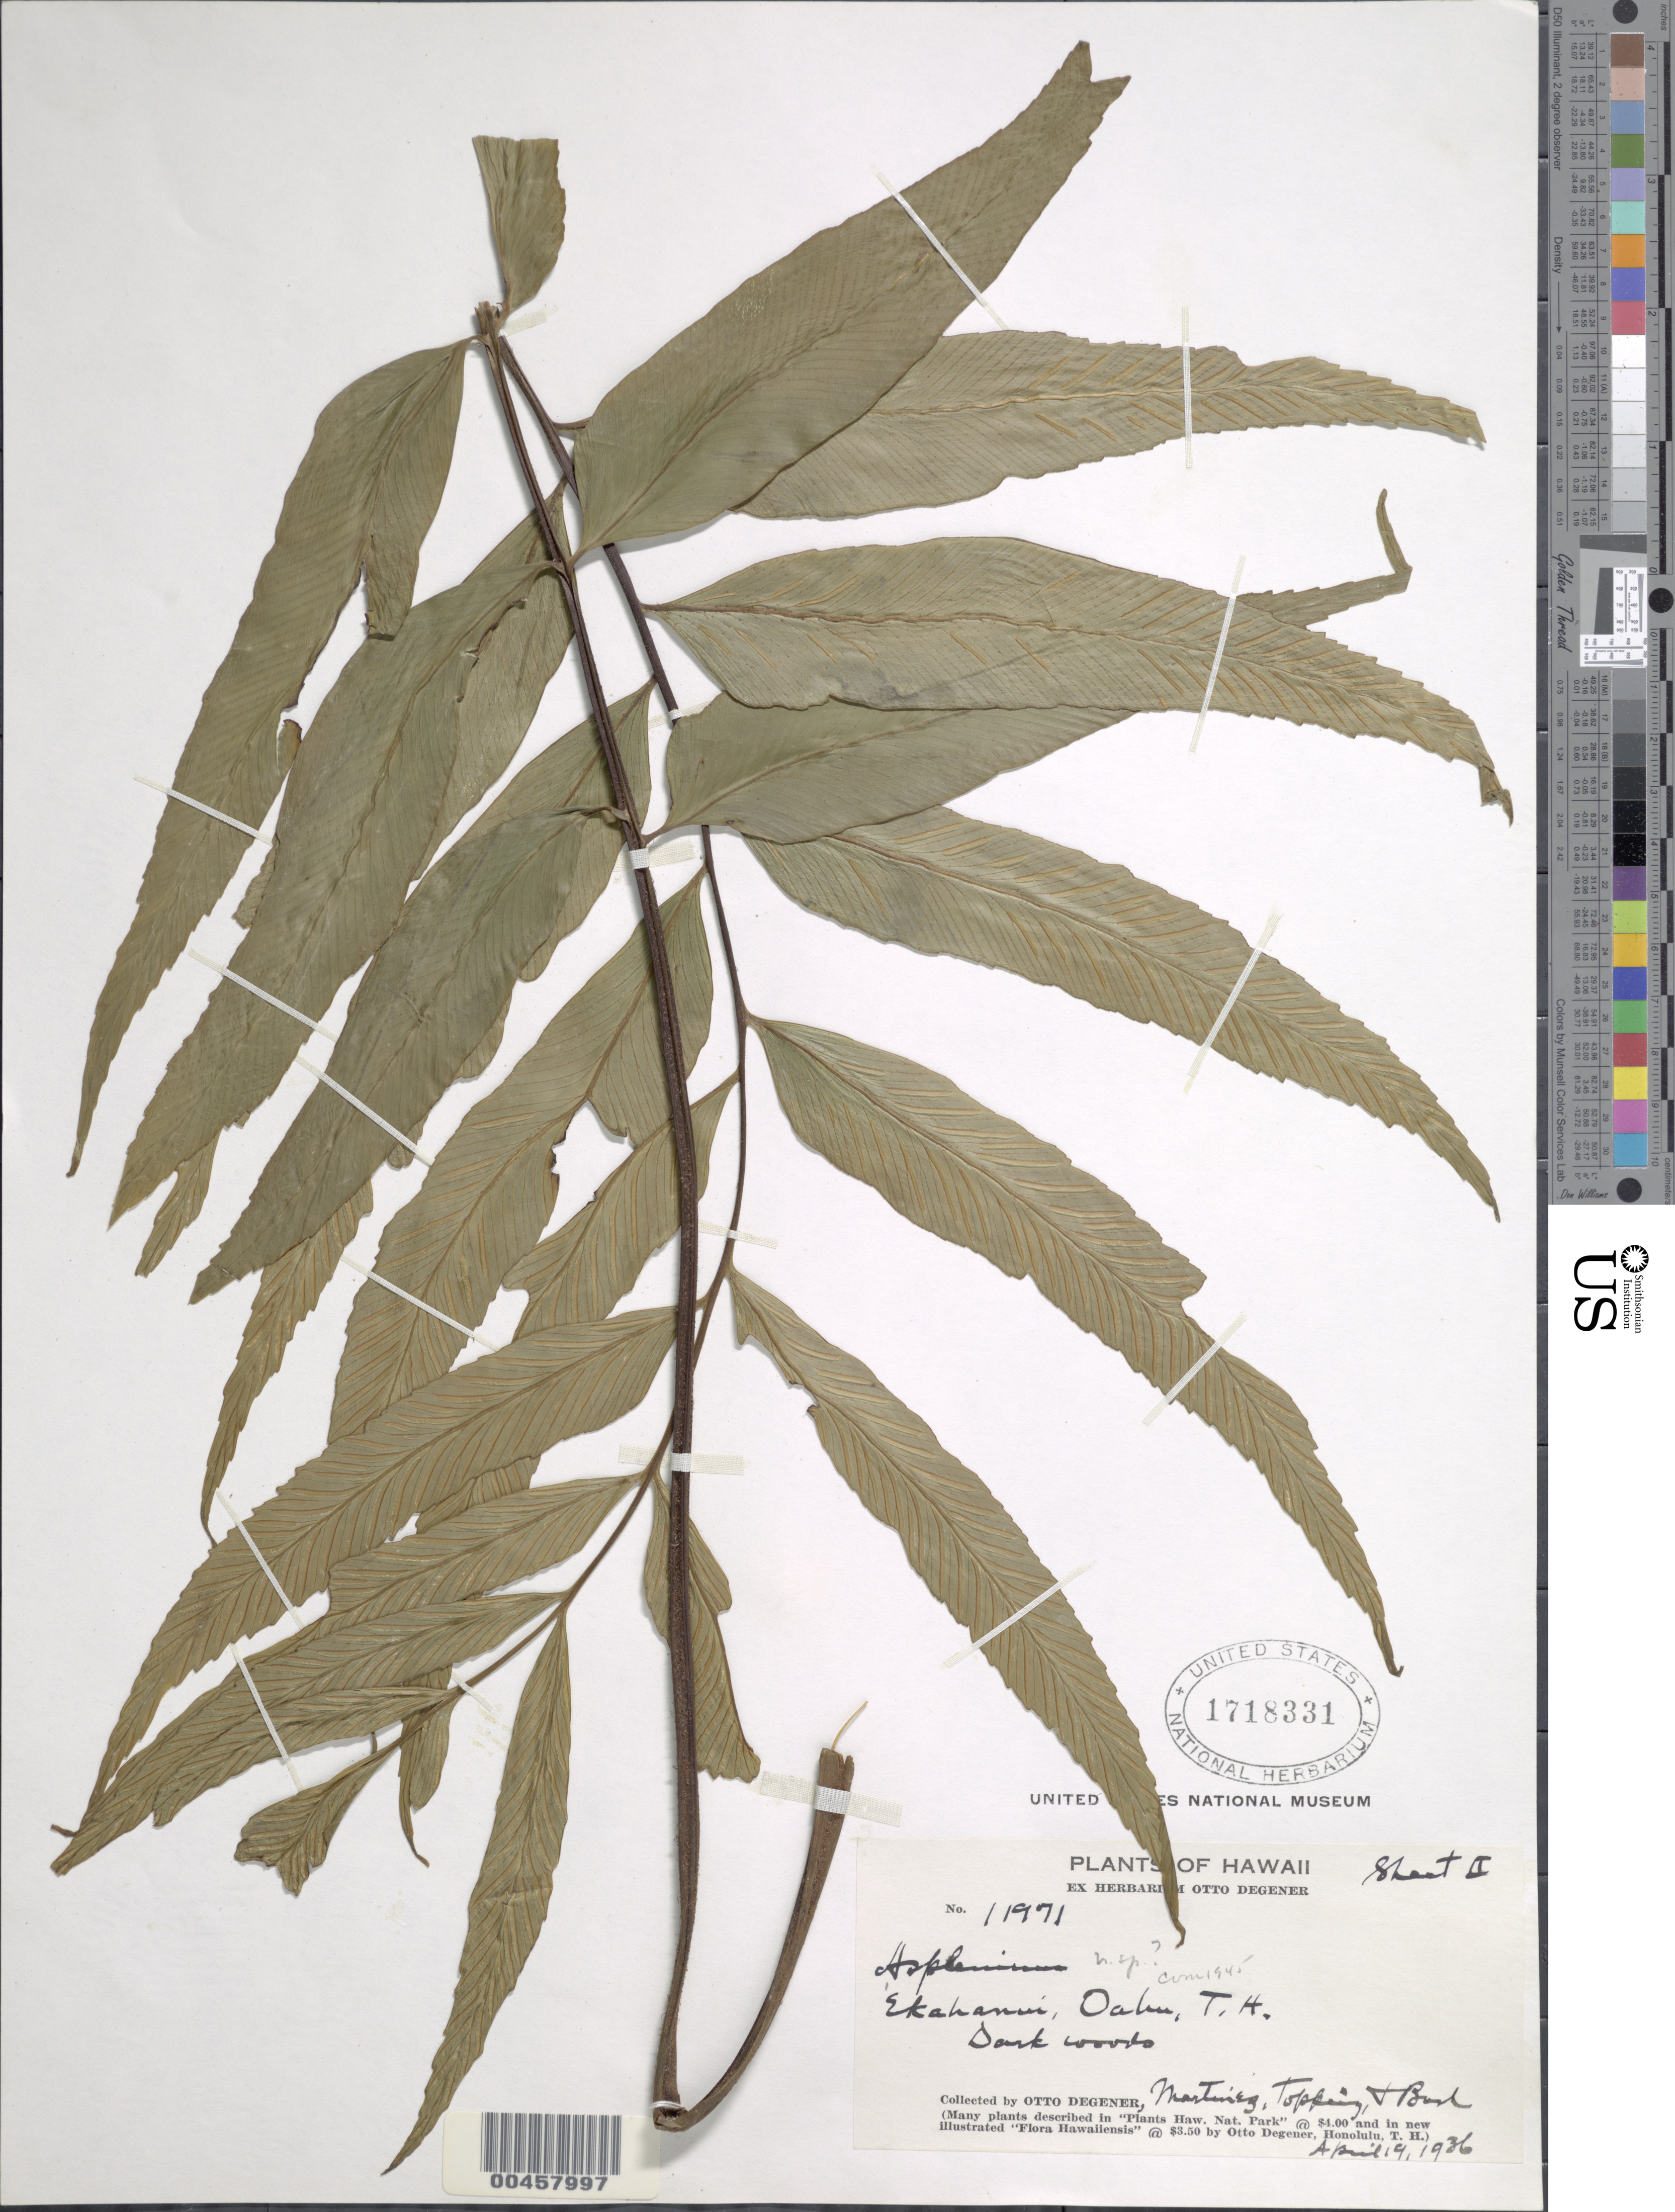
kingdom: Plantae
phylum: Tracheophyta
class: Polypodiopsida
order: Polypodiales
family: Aspleniaceae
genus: Asplenium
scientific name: Asplenium kaulfussii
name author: Schltdl.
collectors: O. Degener, -- Martinez, D. L. Topping & -- Bush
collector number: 11971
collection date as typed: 19 Apr 1936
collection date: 1936-04-19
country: United States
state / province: Hawaii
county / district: Honolulu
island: Oahu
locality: Ekahanui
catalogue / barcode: US 1718331